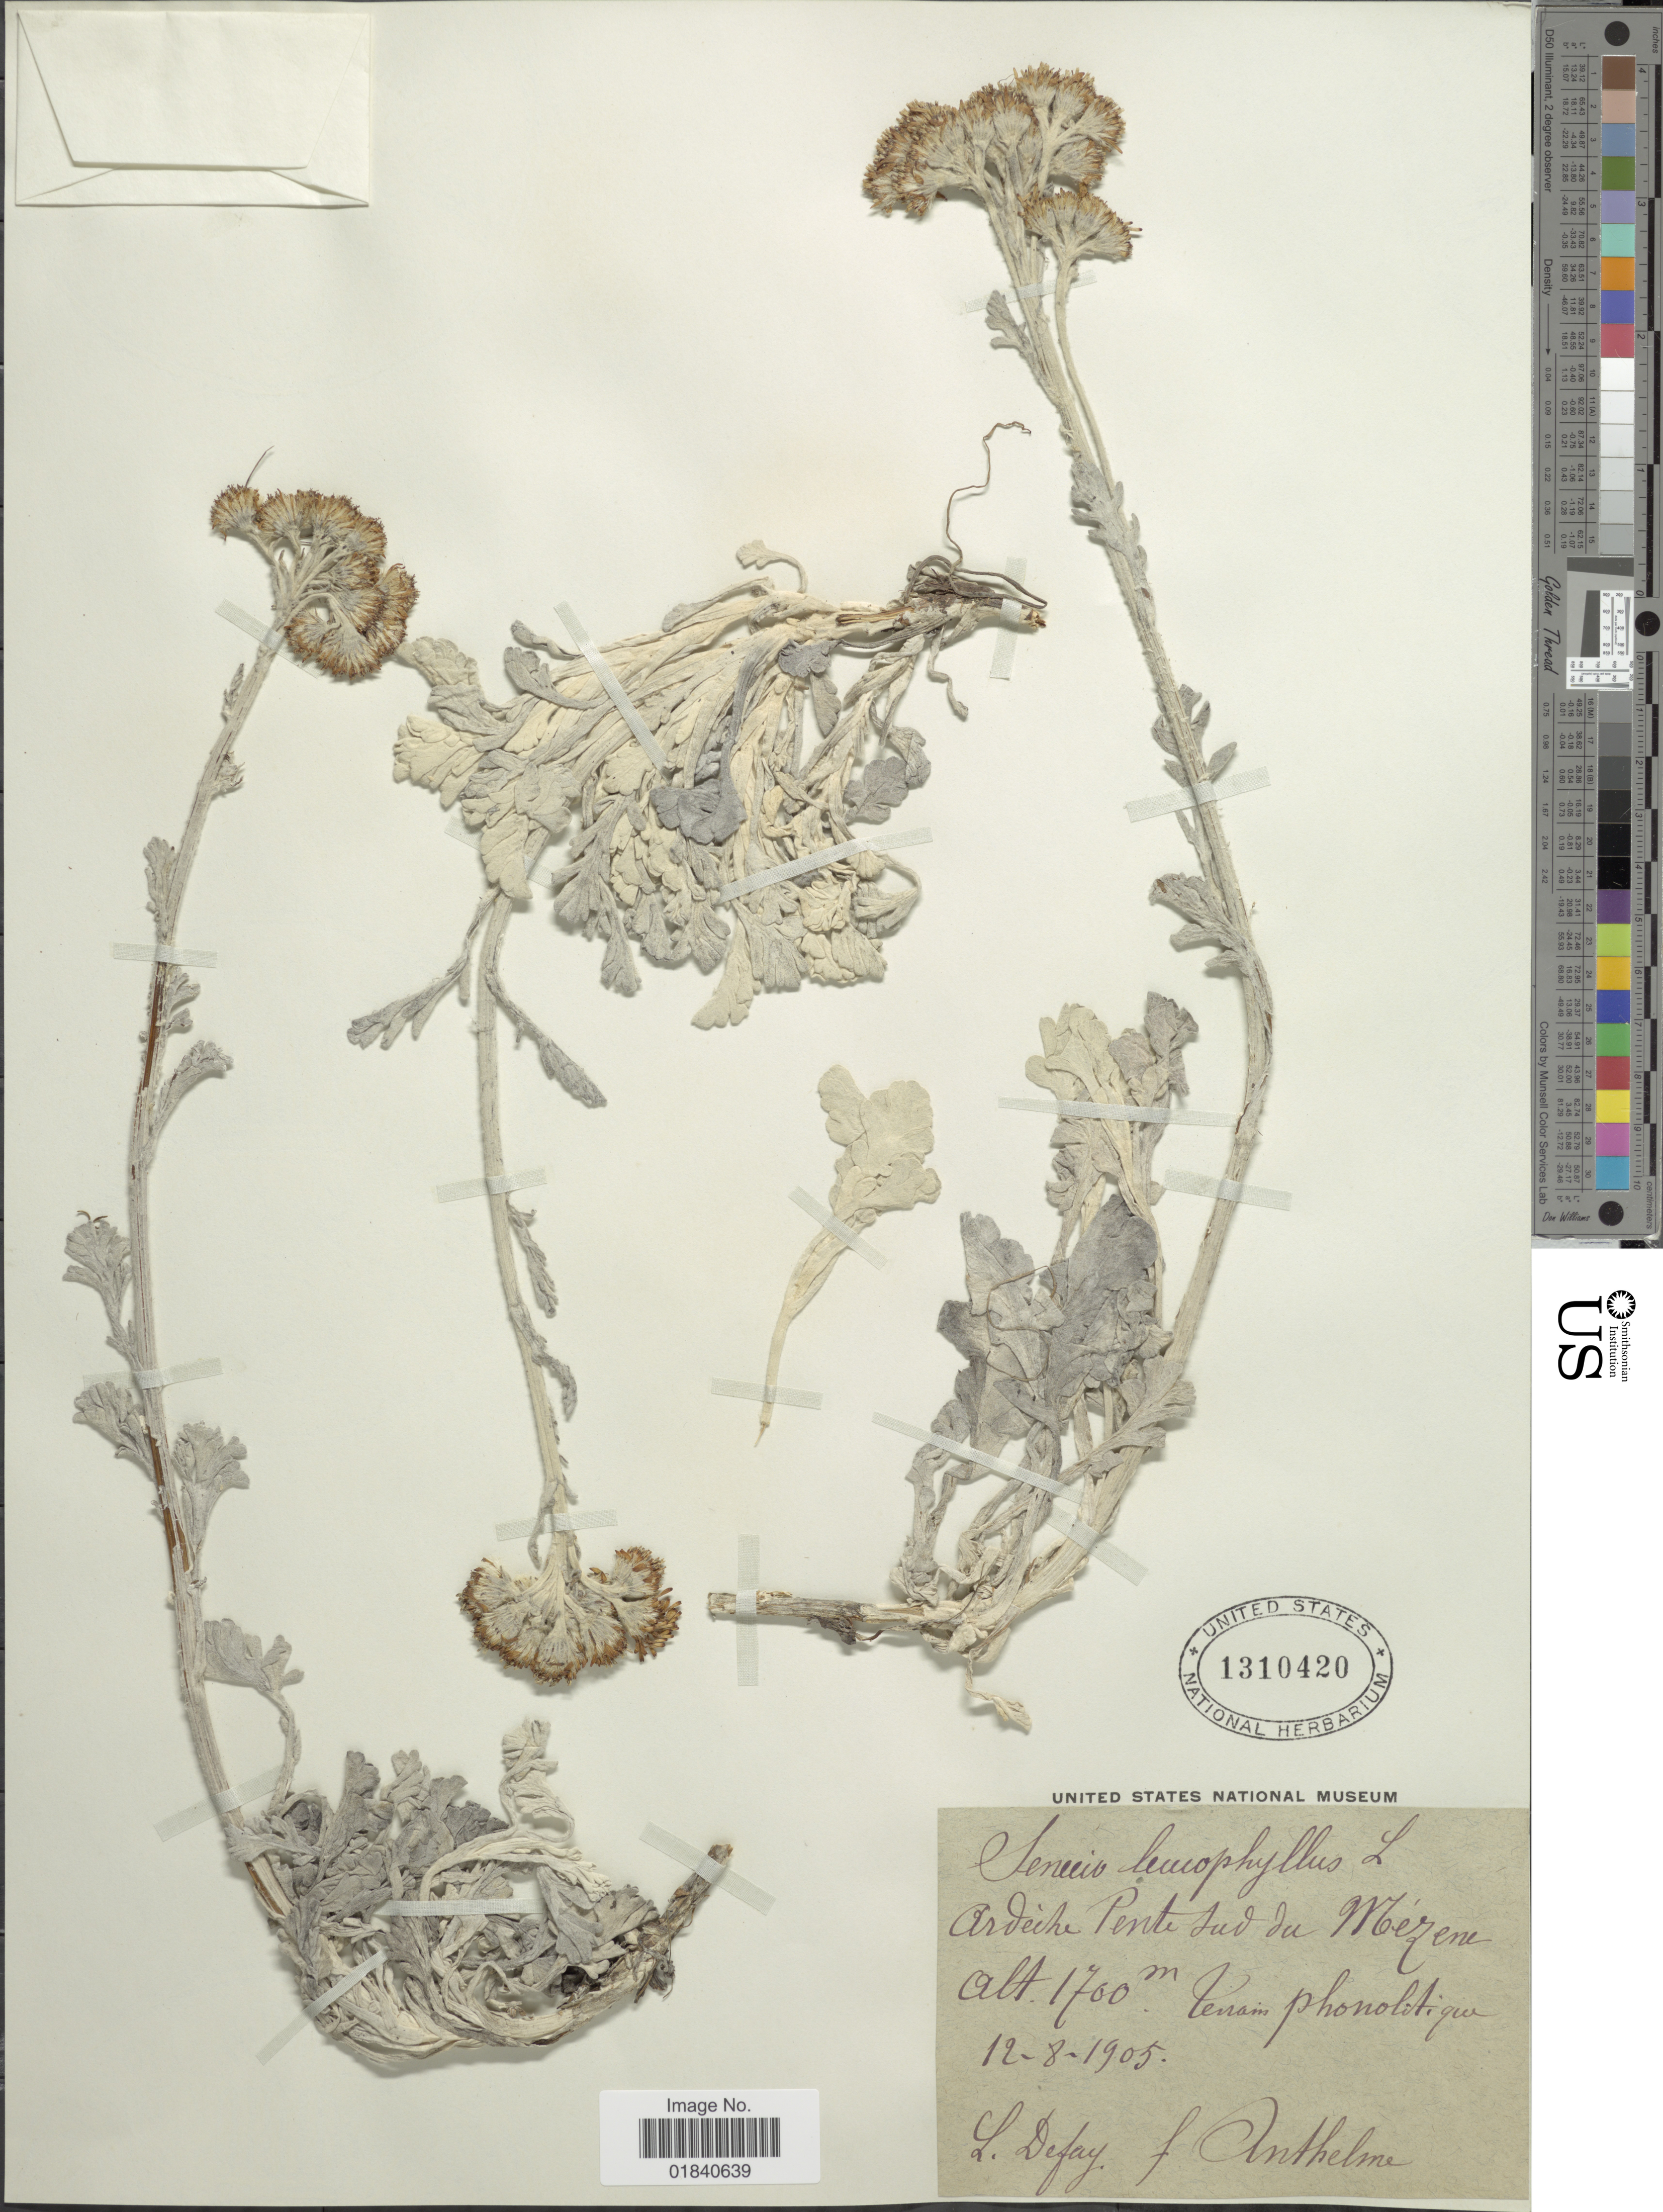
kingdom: Plantae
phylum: Tracheophyta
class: Magnoliopsida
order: Asterales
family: Asteraceae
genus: Jacobaea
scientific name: Jacobaea leucophylla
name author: (DC.) Pelser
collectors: L. Defay & F. Anthelme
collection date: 1905-08-12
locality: Ardeche Pentes sud du Mézenc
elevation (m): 1700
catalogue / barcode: US 1310420